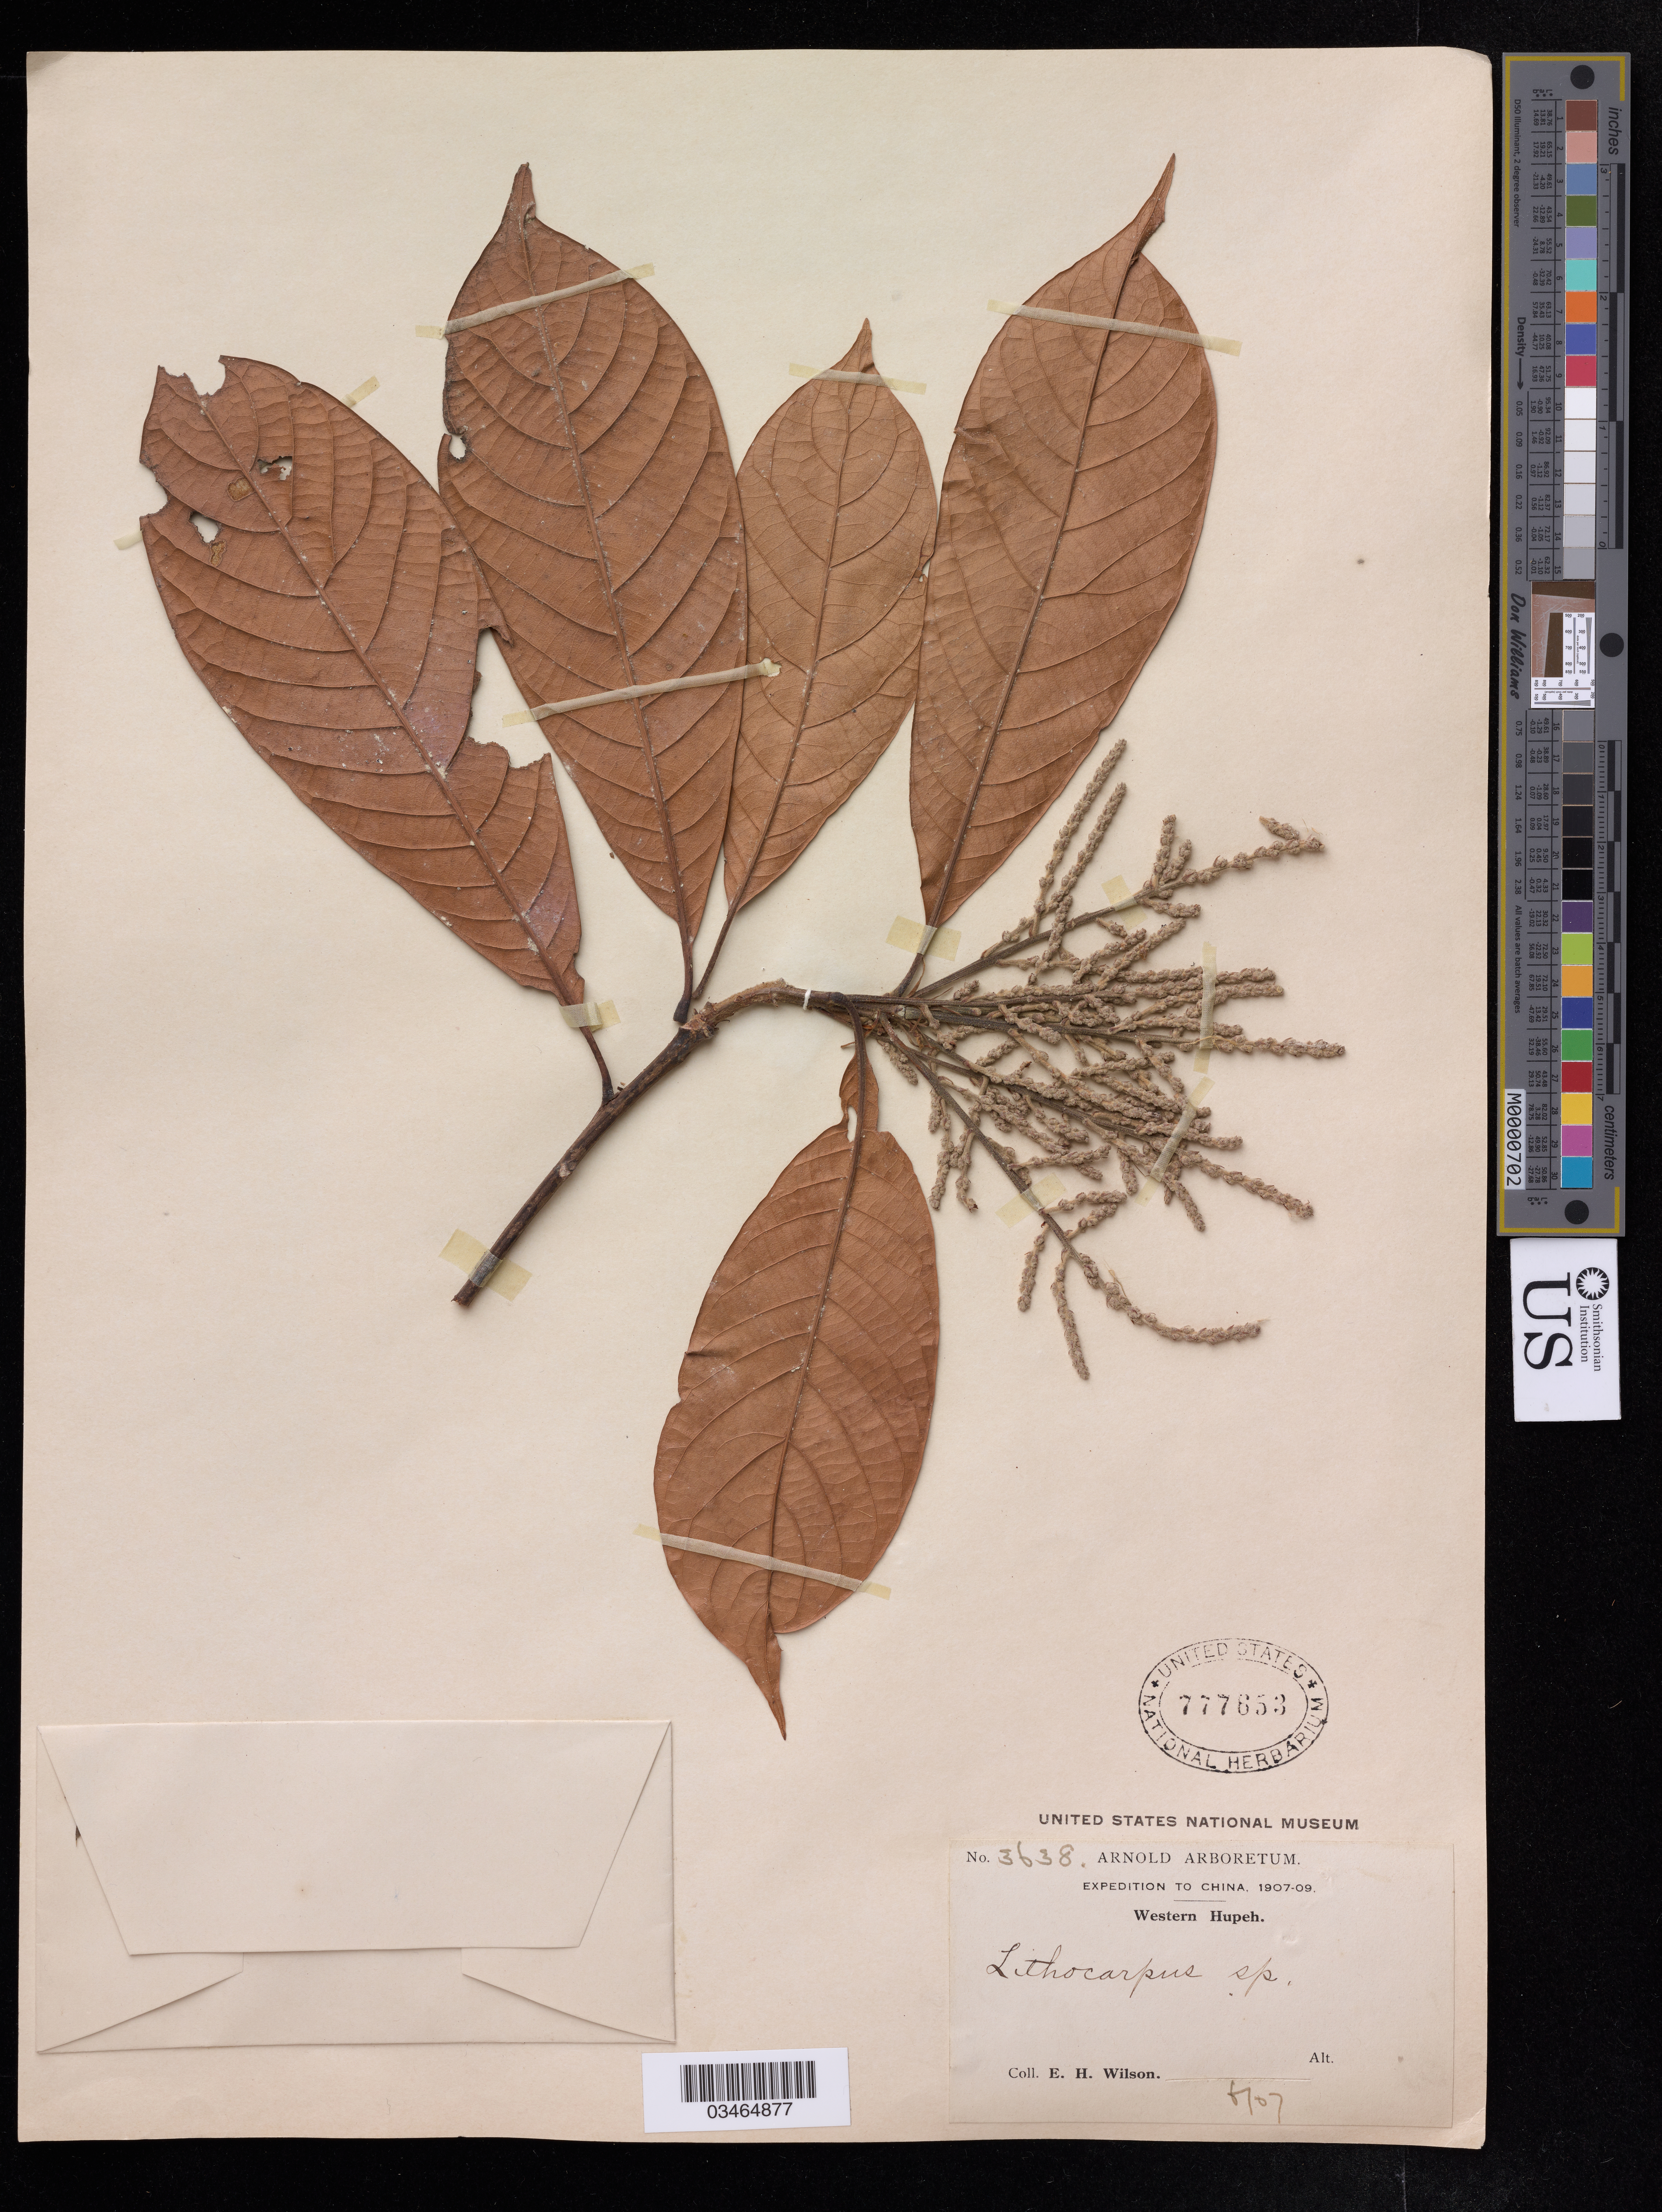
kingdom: Plantae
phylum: Tracheophyta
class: Magnoliopsida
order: Fagales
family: Fagaceae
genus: Lithocarpus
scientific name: Lithocarpus sp.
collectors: E. Wilson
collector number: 3638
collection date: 1907-06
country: China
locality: Western Hupeh.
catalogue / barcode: US 777653